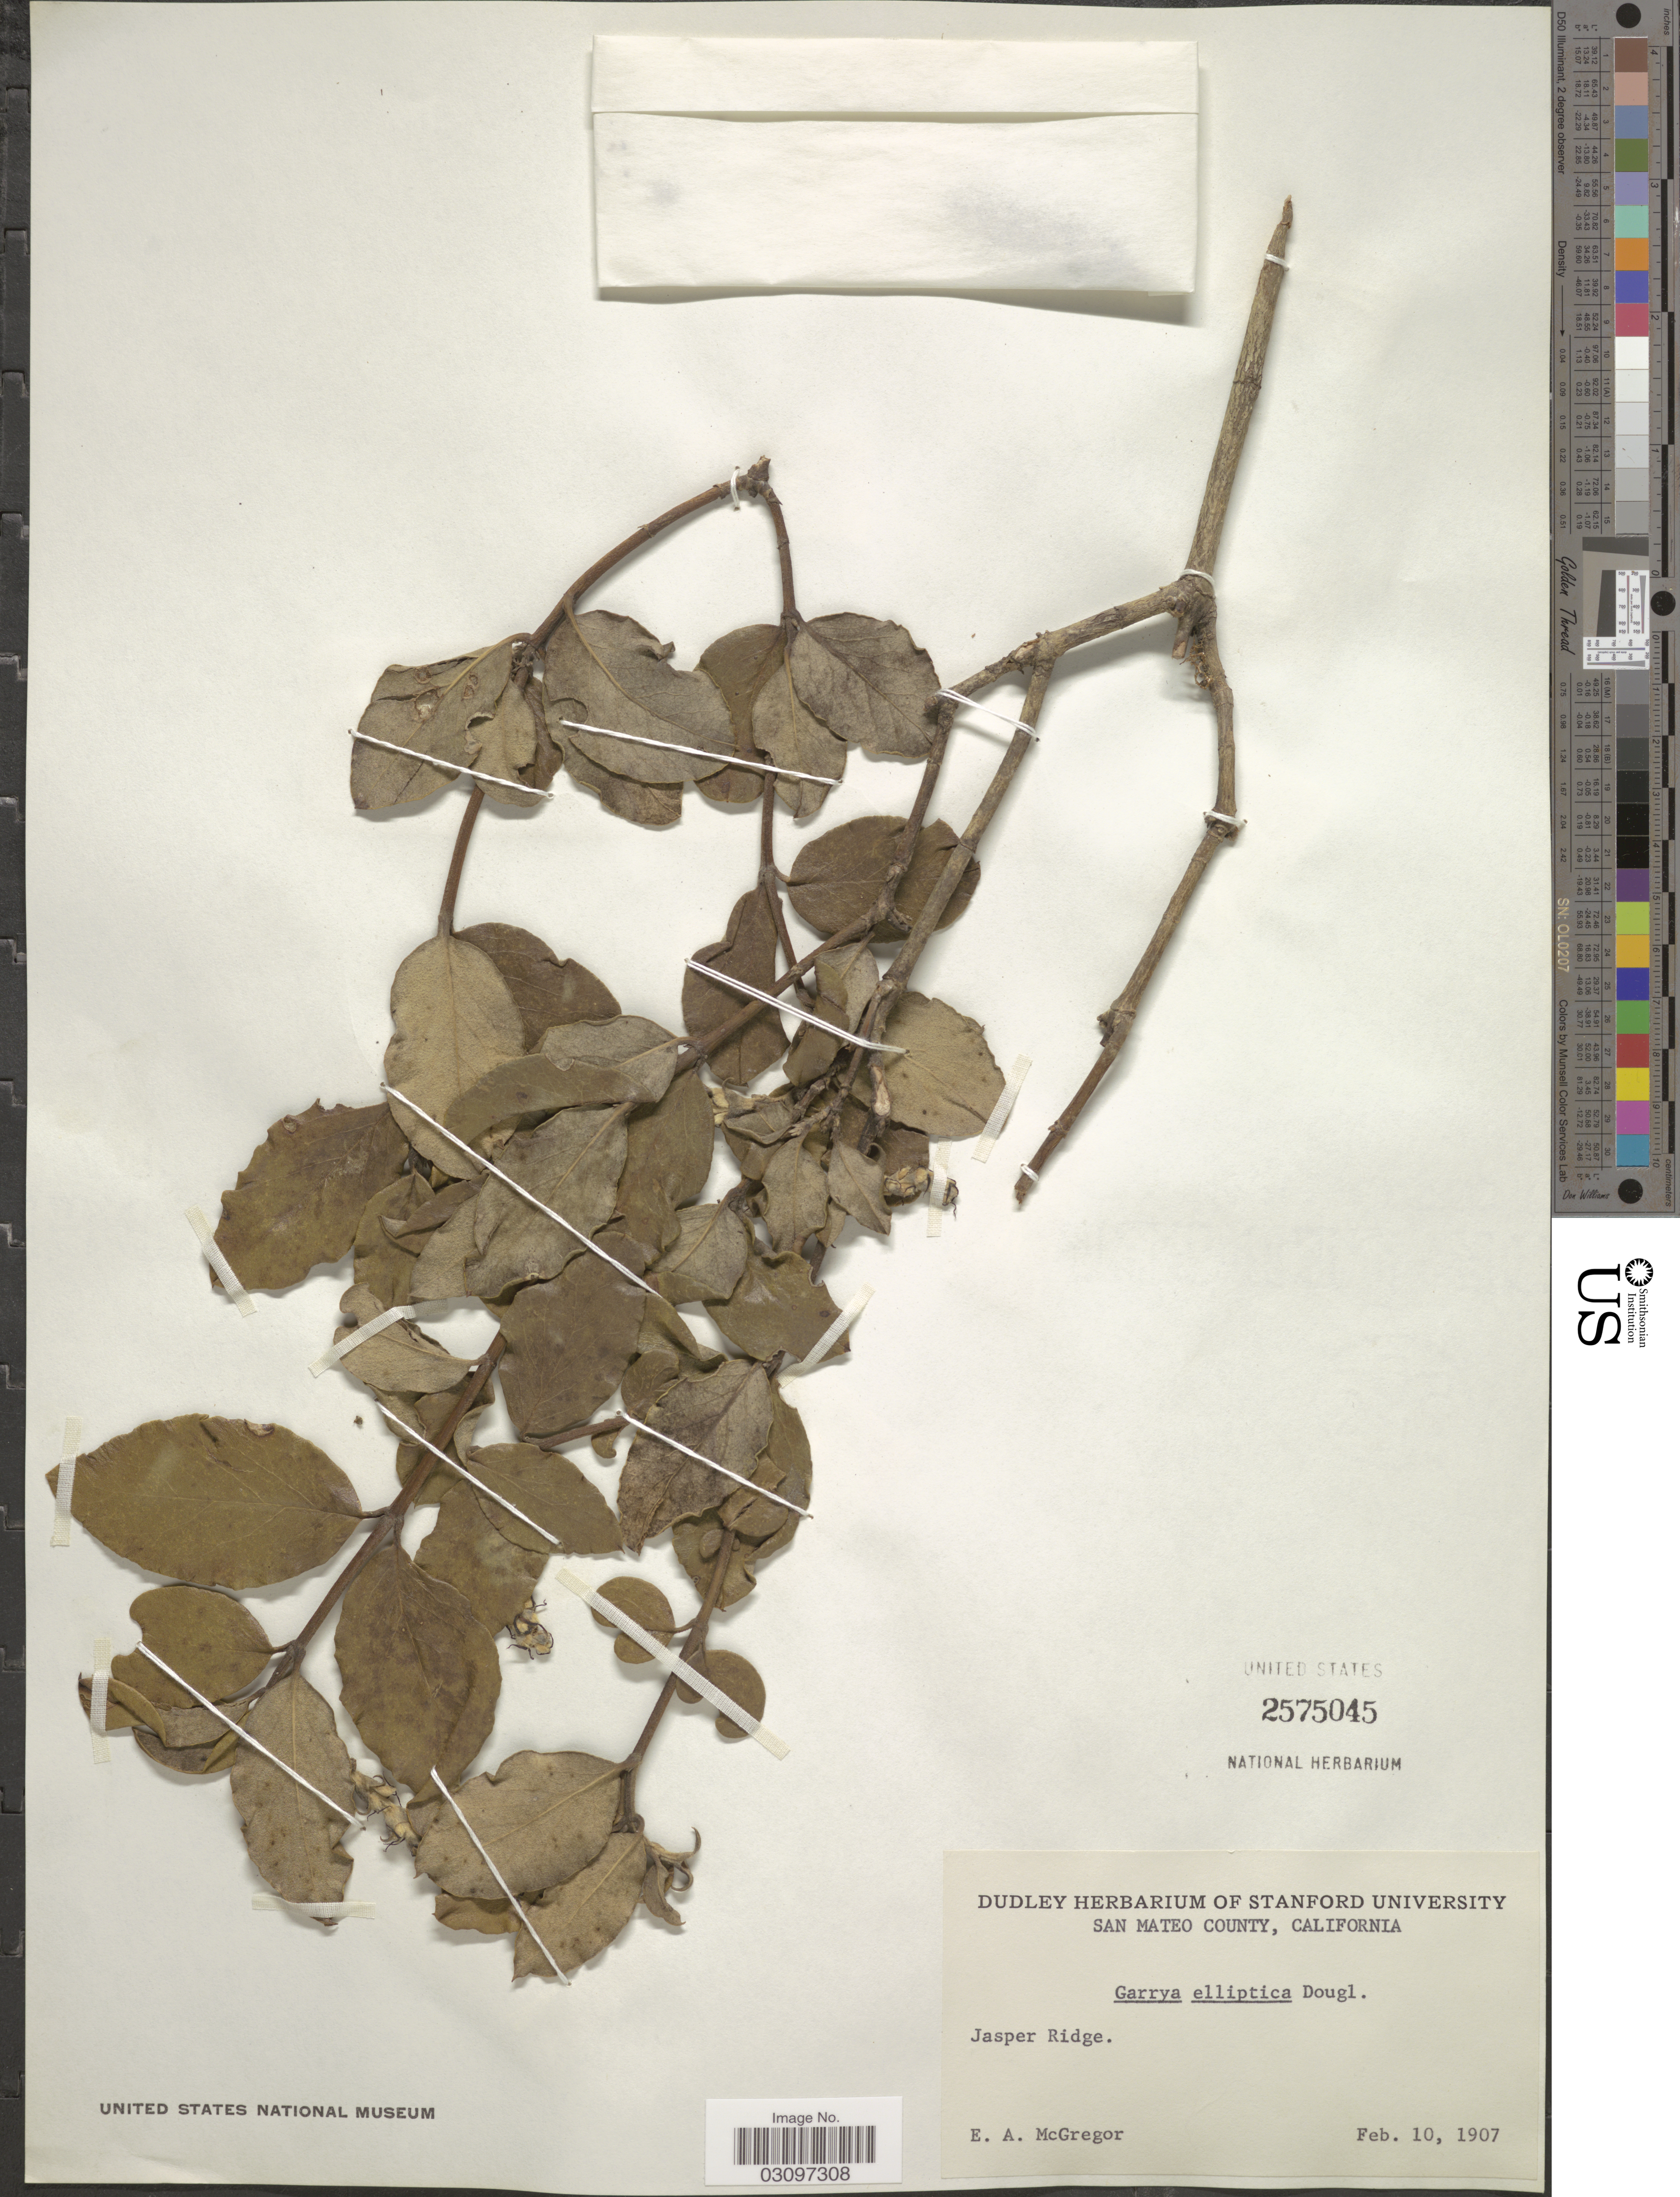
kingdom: Plantae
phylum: Tracheophyta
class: Magnoliopsida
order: Garryales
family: Garryaceae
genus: Garrya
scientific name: Garrya elliptica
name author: Douglas ex Lindl.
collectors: E. A. McGregor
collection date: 1907-02-10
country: United States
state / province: California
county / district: San Mateo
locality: San Mateo County. Jasper Ridge.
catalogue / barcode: US 2575045